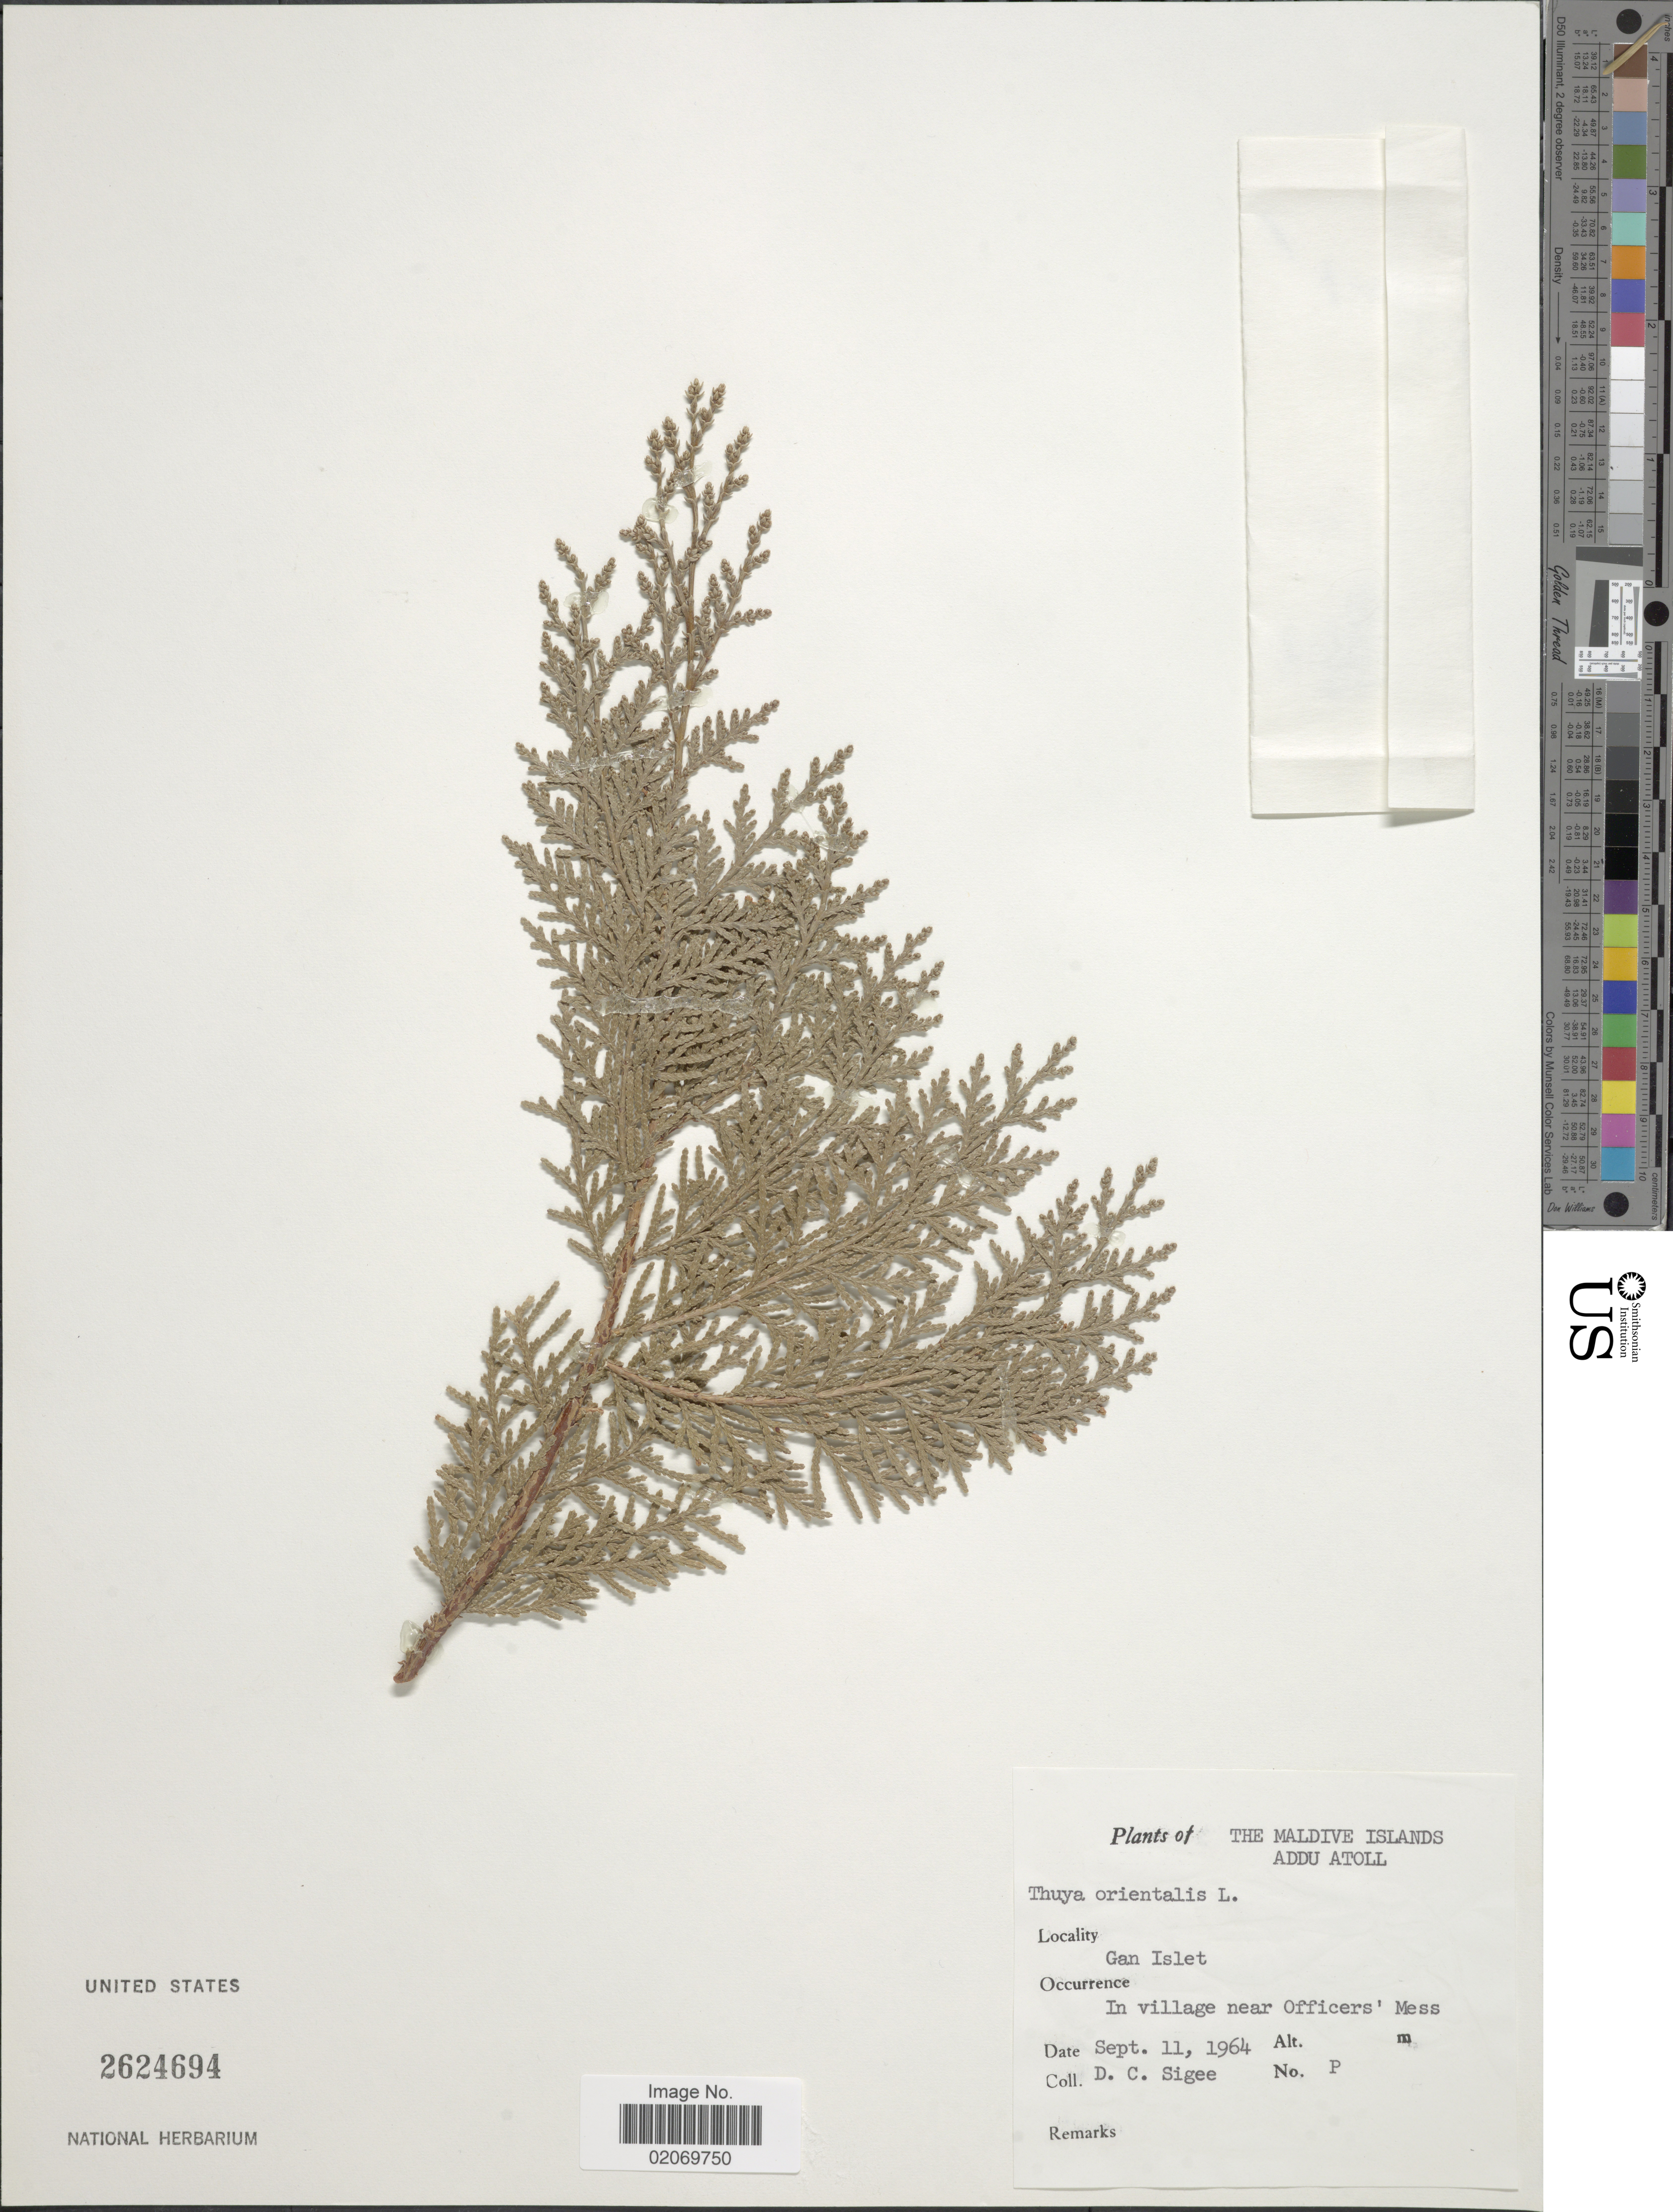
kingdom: Plantae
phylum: Tracheophyta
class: Pinopsida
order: Pinales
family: Cupressaceae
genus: Thuja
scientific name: Thuja orientalis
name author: L.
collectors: D. C. Sigee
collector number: P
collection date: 1964-09-11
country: Maldive Islands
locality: Addu Atoll, Gan Islet, In village near Officers' Mess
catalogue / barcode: US 2624694